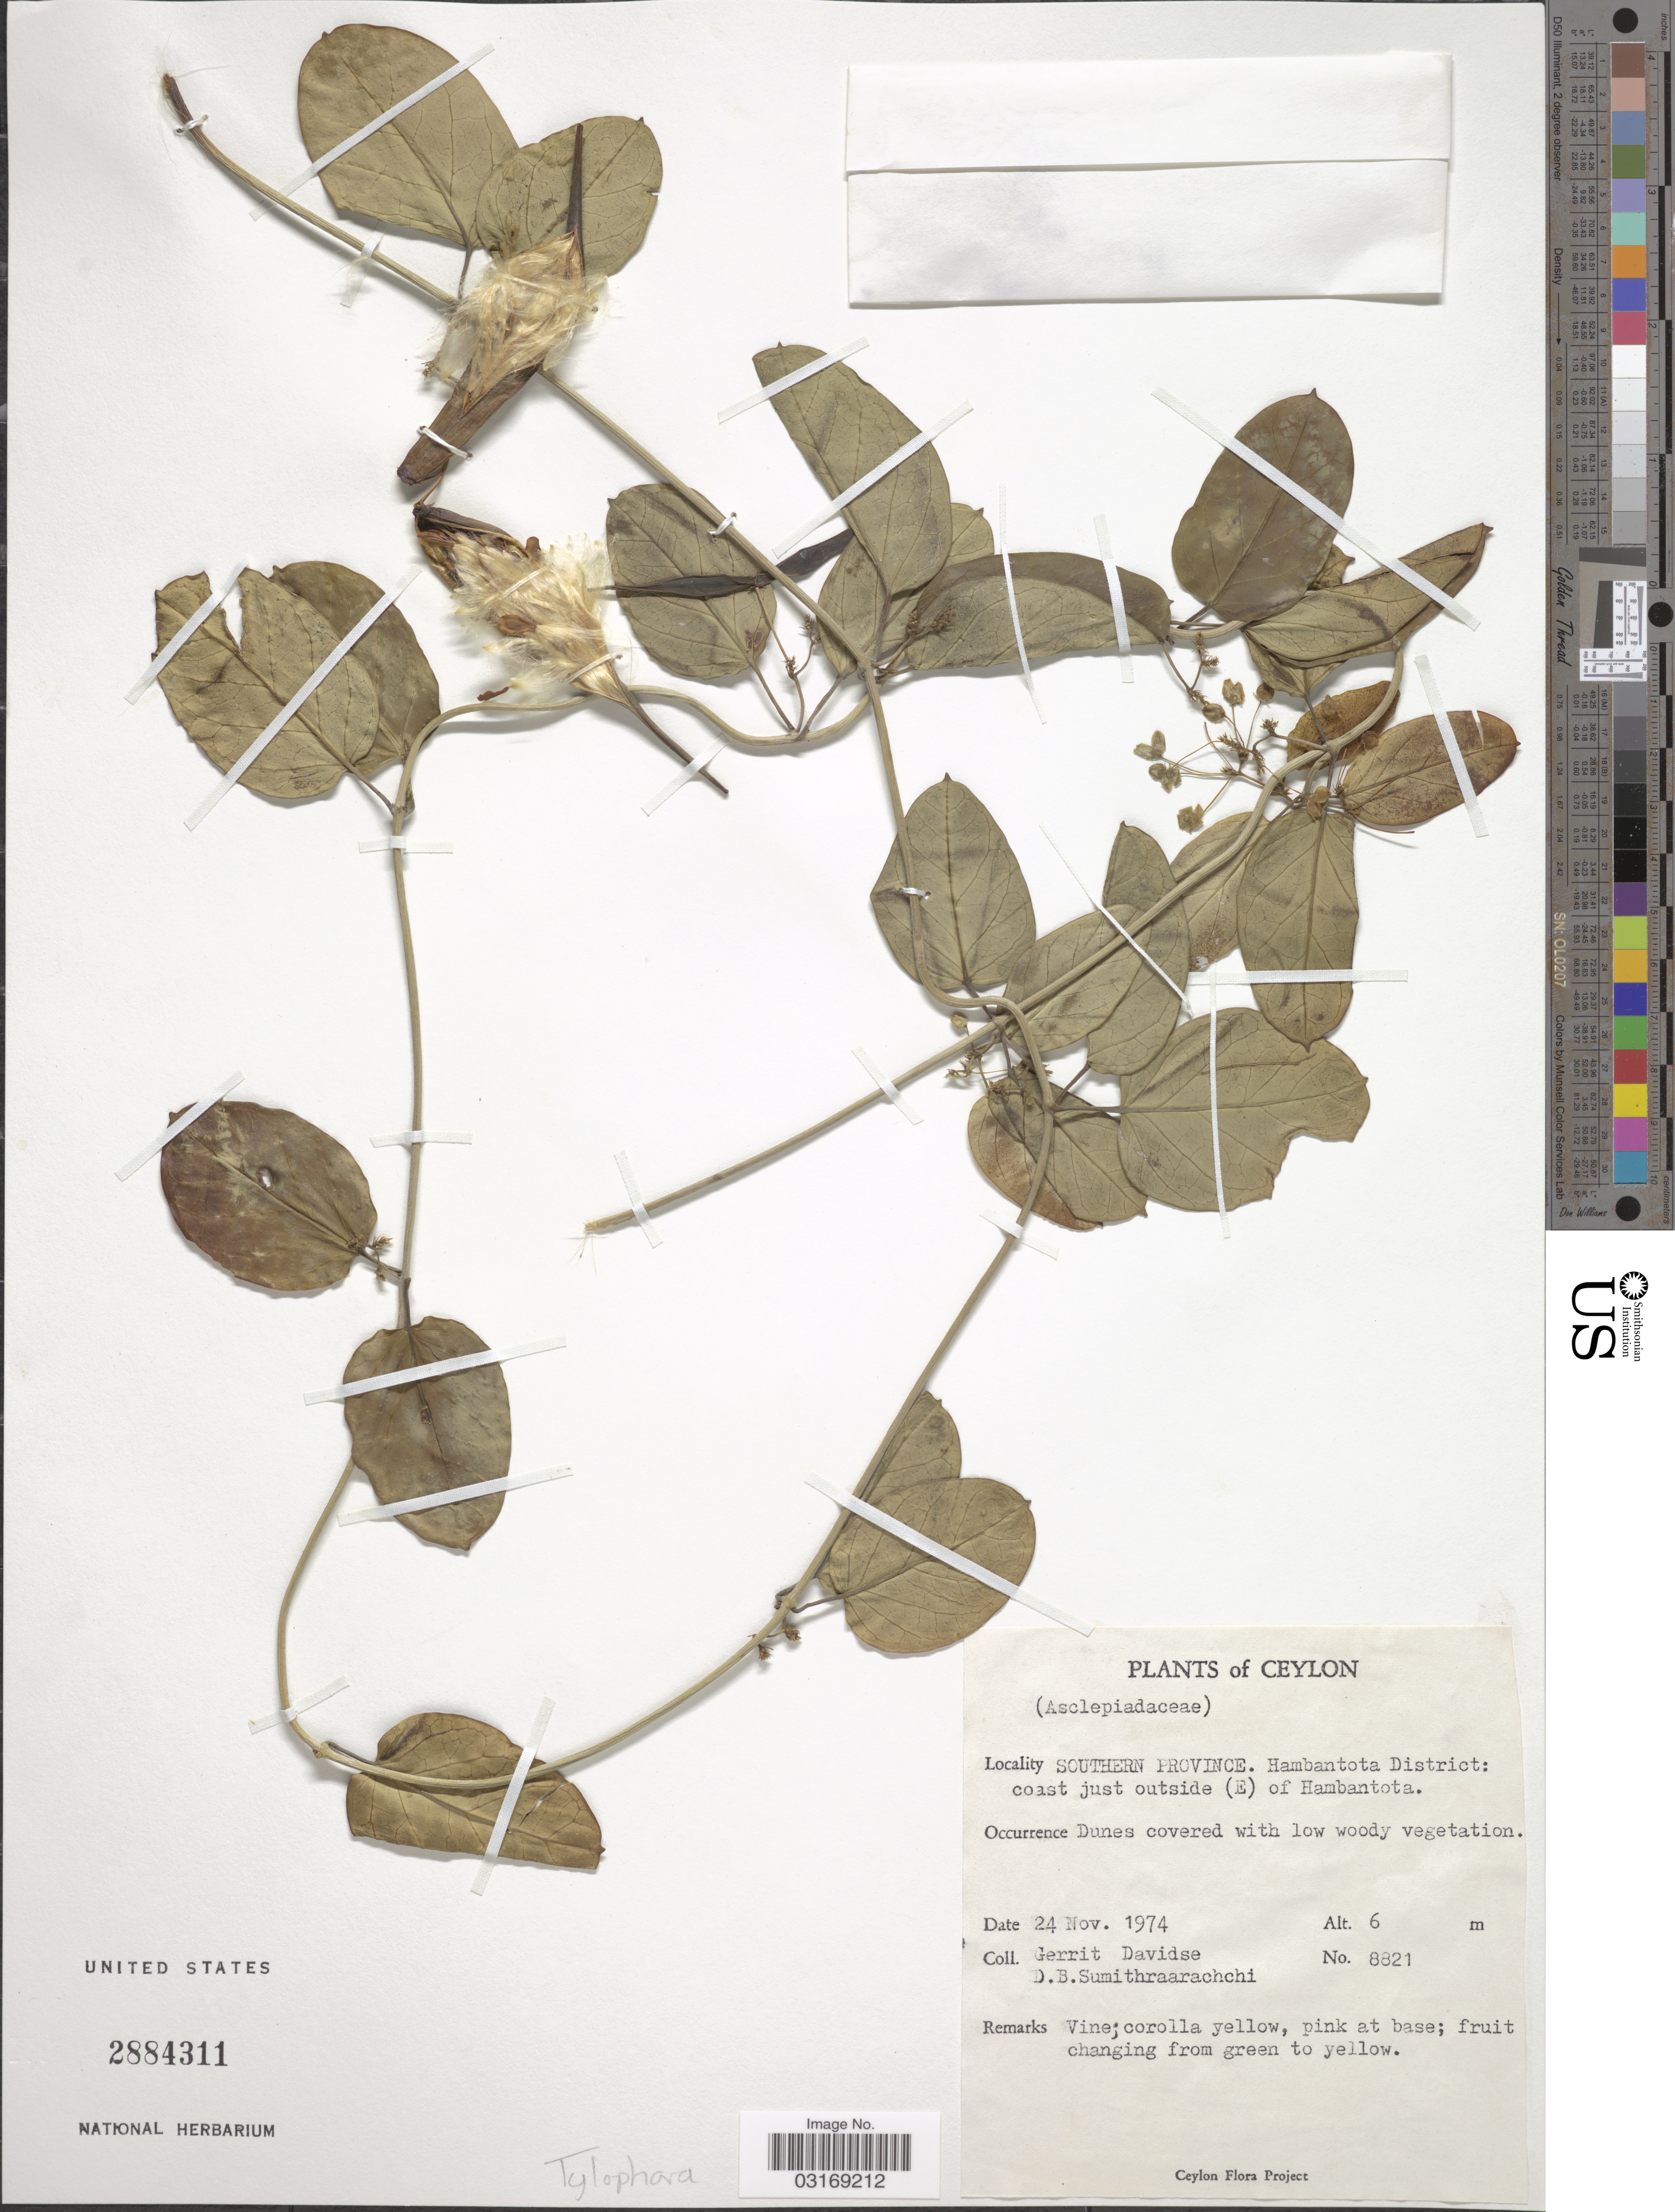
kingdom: Plantae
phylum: Tracheophyta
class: Magnoliopsida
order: Gentianales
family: Apocynaceae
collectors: G. Davidse & D. B. Sumithraarachchi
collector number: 8821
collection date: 1974-11-24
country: Sri Lanka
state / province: Southern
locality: Ceylon. Hambantota District: coast just outside (E) of Hambantota.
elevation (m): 6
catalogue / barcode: US 2884311